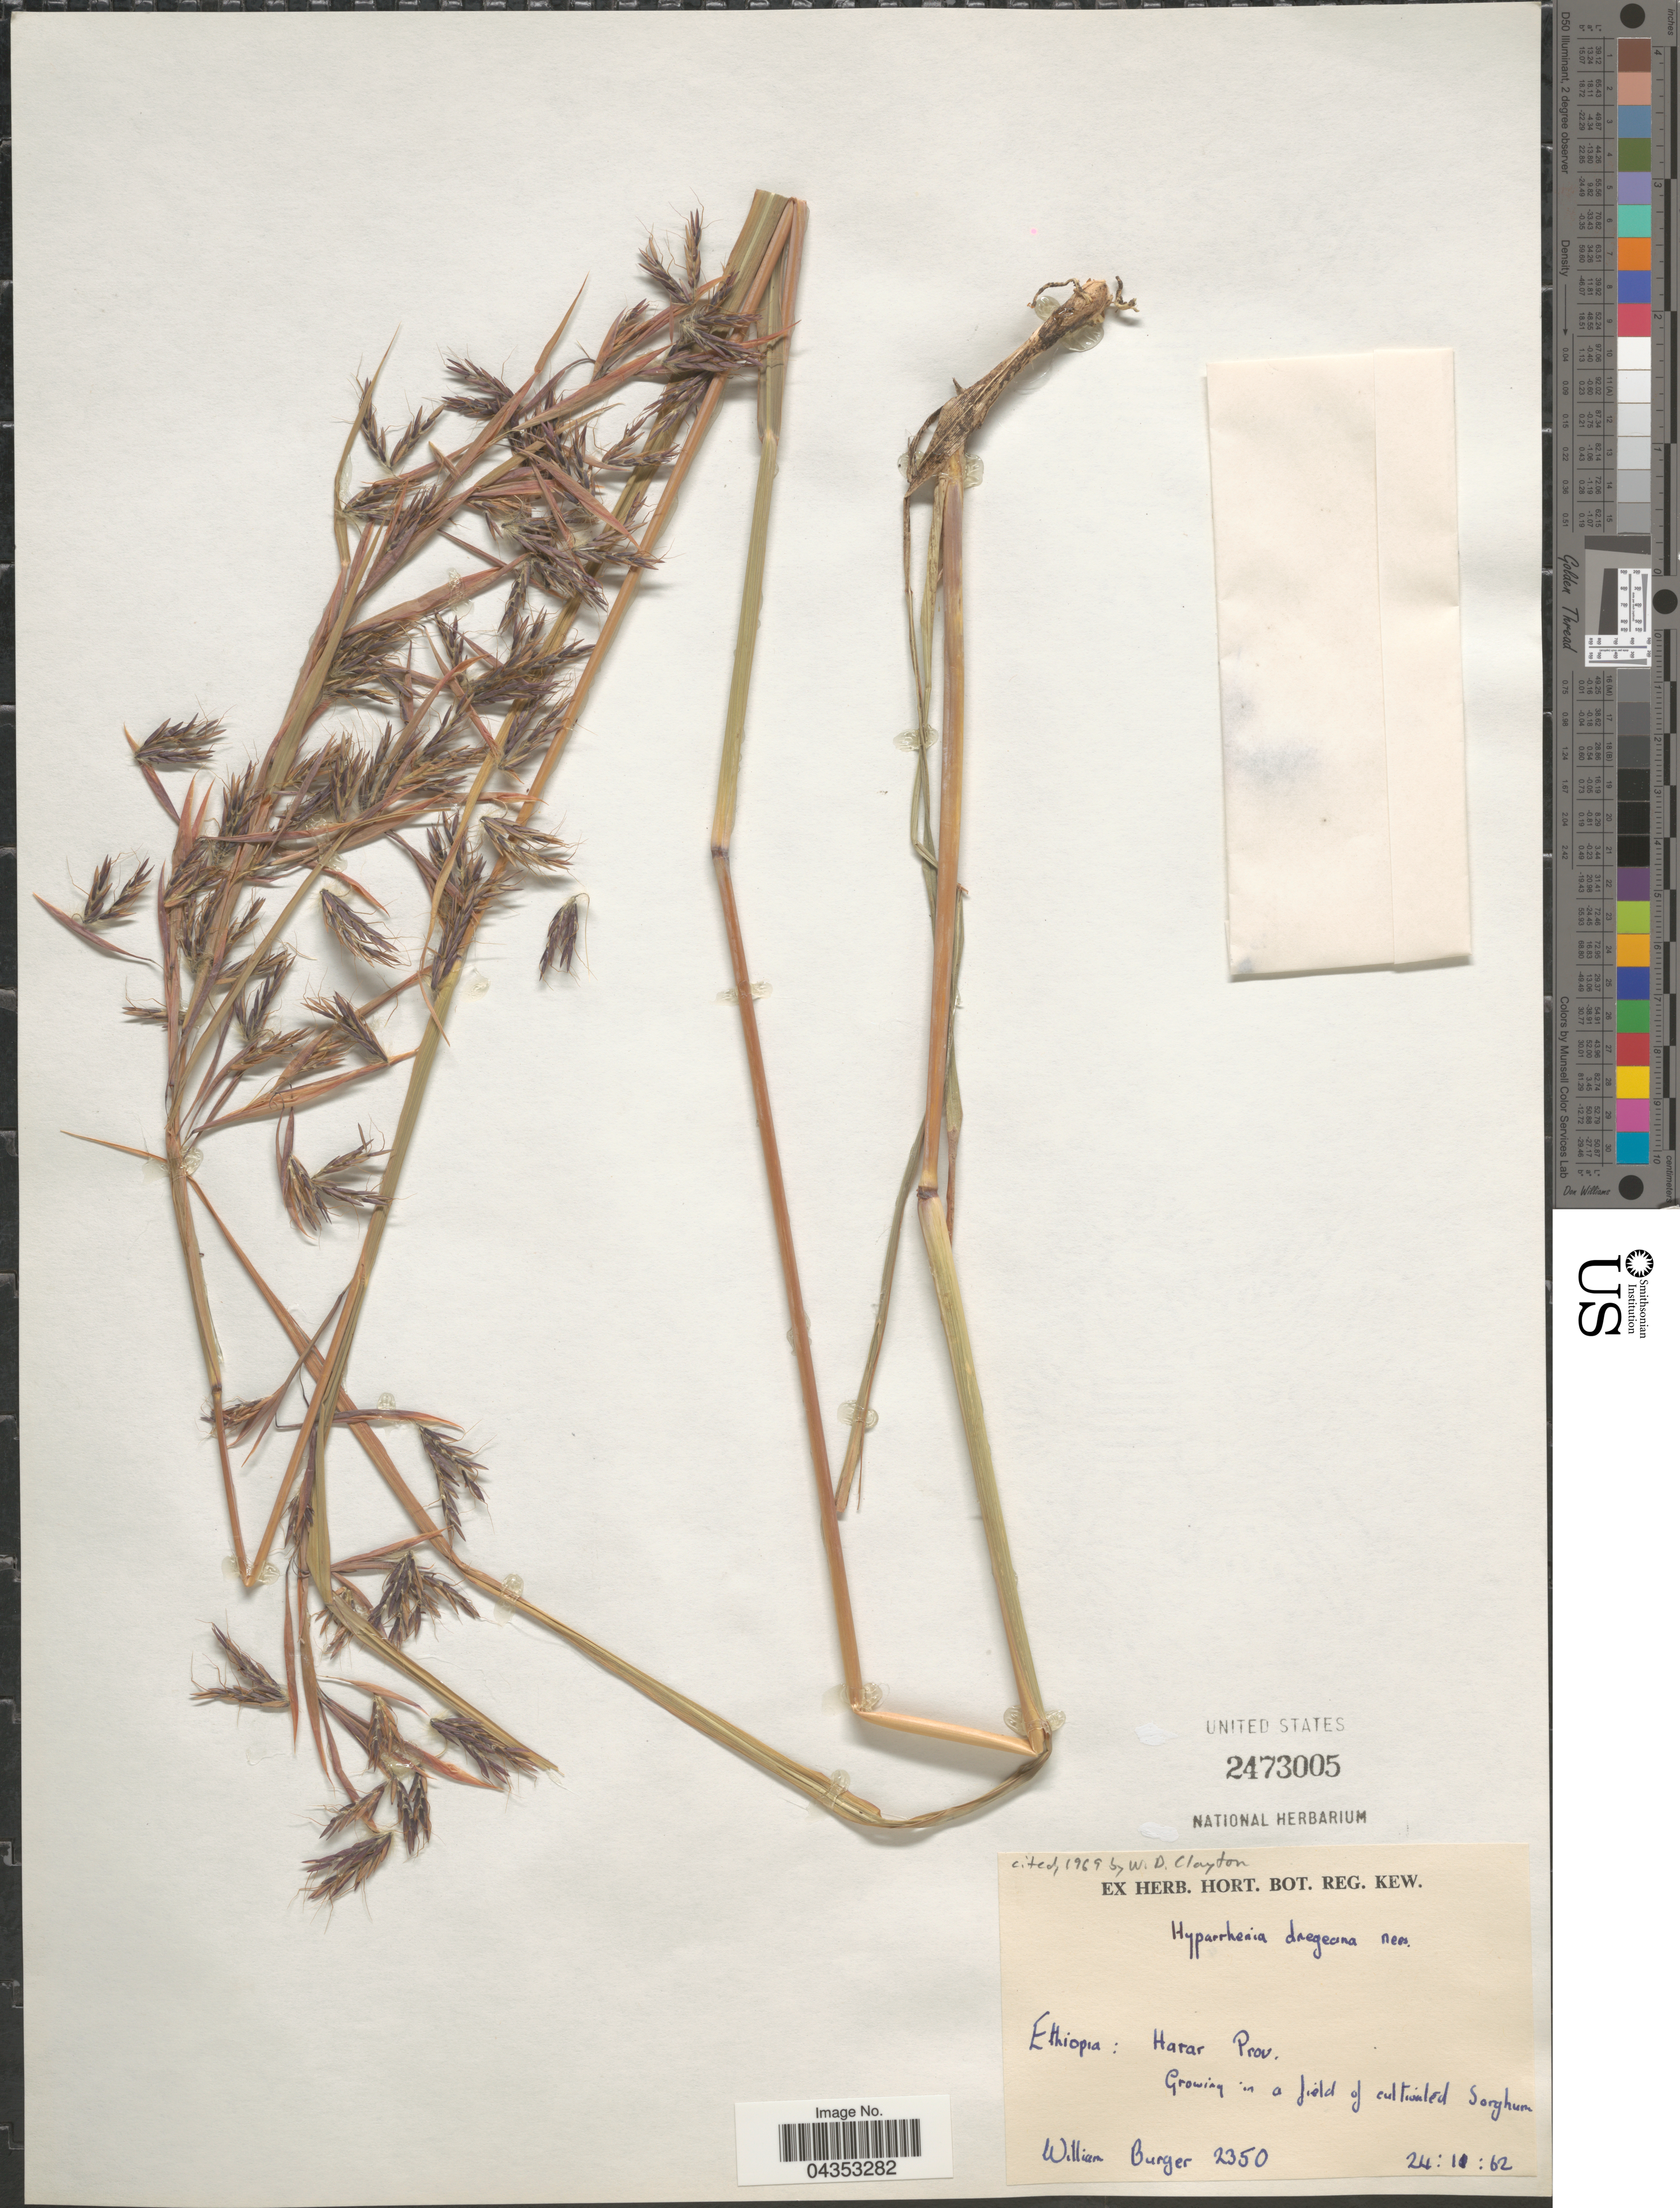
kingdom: Plantae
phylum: Tracheophyta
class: Liliopsida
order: Poales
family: Poaceae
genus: Hyparrhenia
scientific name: Hyparrhenia dregeana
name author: (Nees) Stapf ex Stent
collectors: W. Burger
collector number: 2350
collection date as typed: Transcribed d/m/y: 24/11/62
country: Ethiopia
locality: Harar Prov. In a field of cultivated Sorghum.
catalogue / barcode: US 2473005